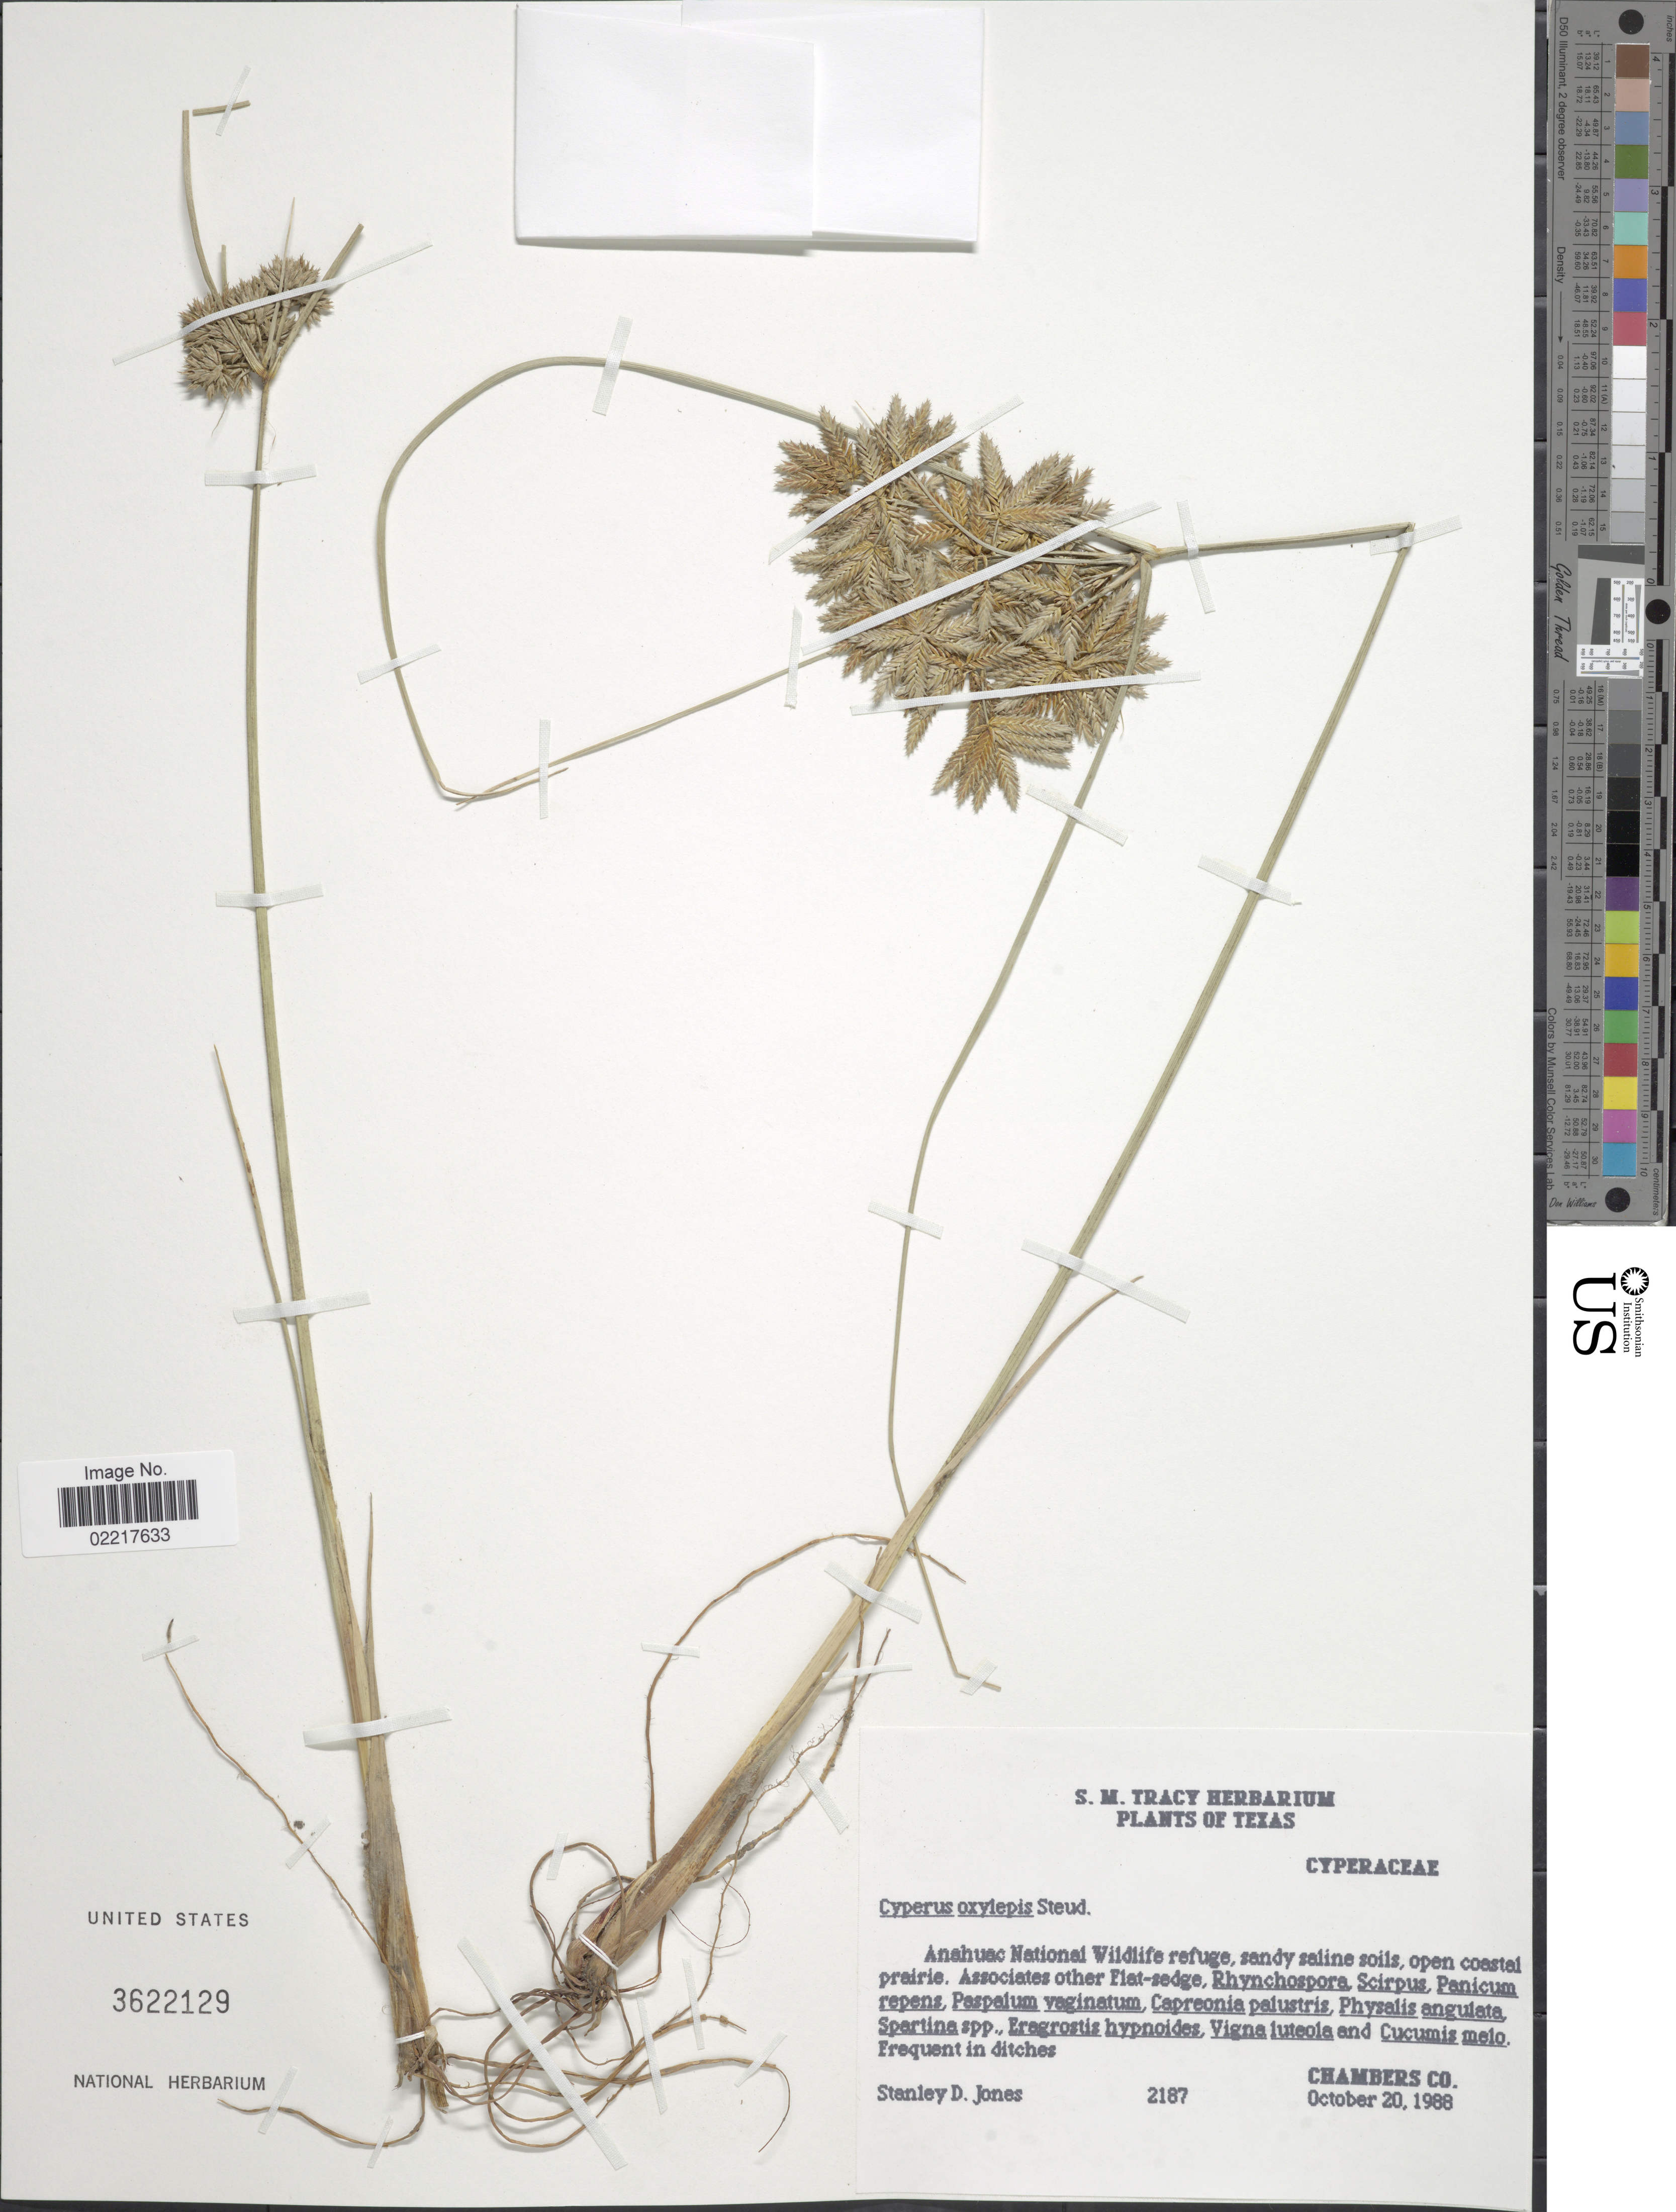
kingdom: Plantae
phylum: Tracheophyta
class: Liliopsida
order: Poales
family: Cyperaceae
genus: Cyperus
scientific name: Cyperus oxylepis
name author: Nees ex Steud.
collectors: S. D. Jones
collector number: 2187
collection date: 1988-10-20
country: United States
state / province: Texas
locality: Chambers Co. Anahuac National Wildlife Refuge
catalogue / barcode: US 3622129